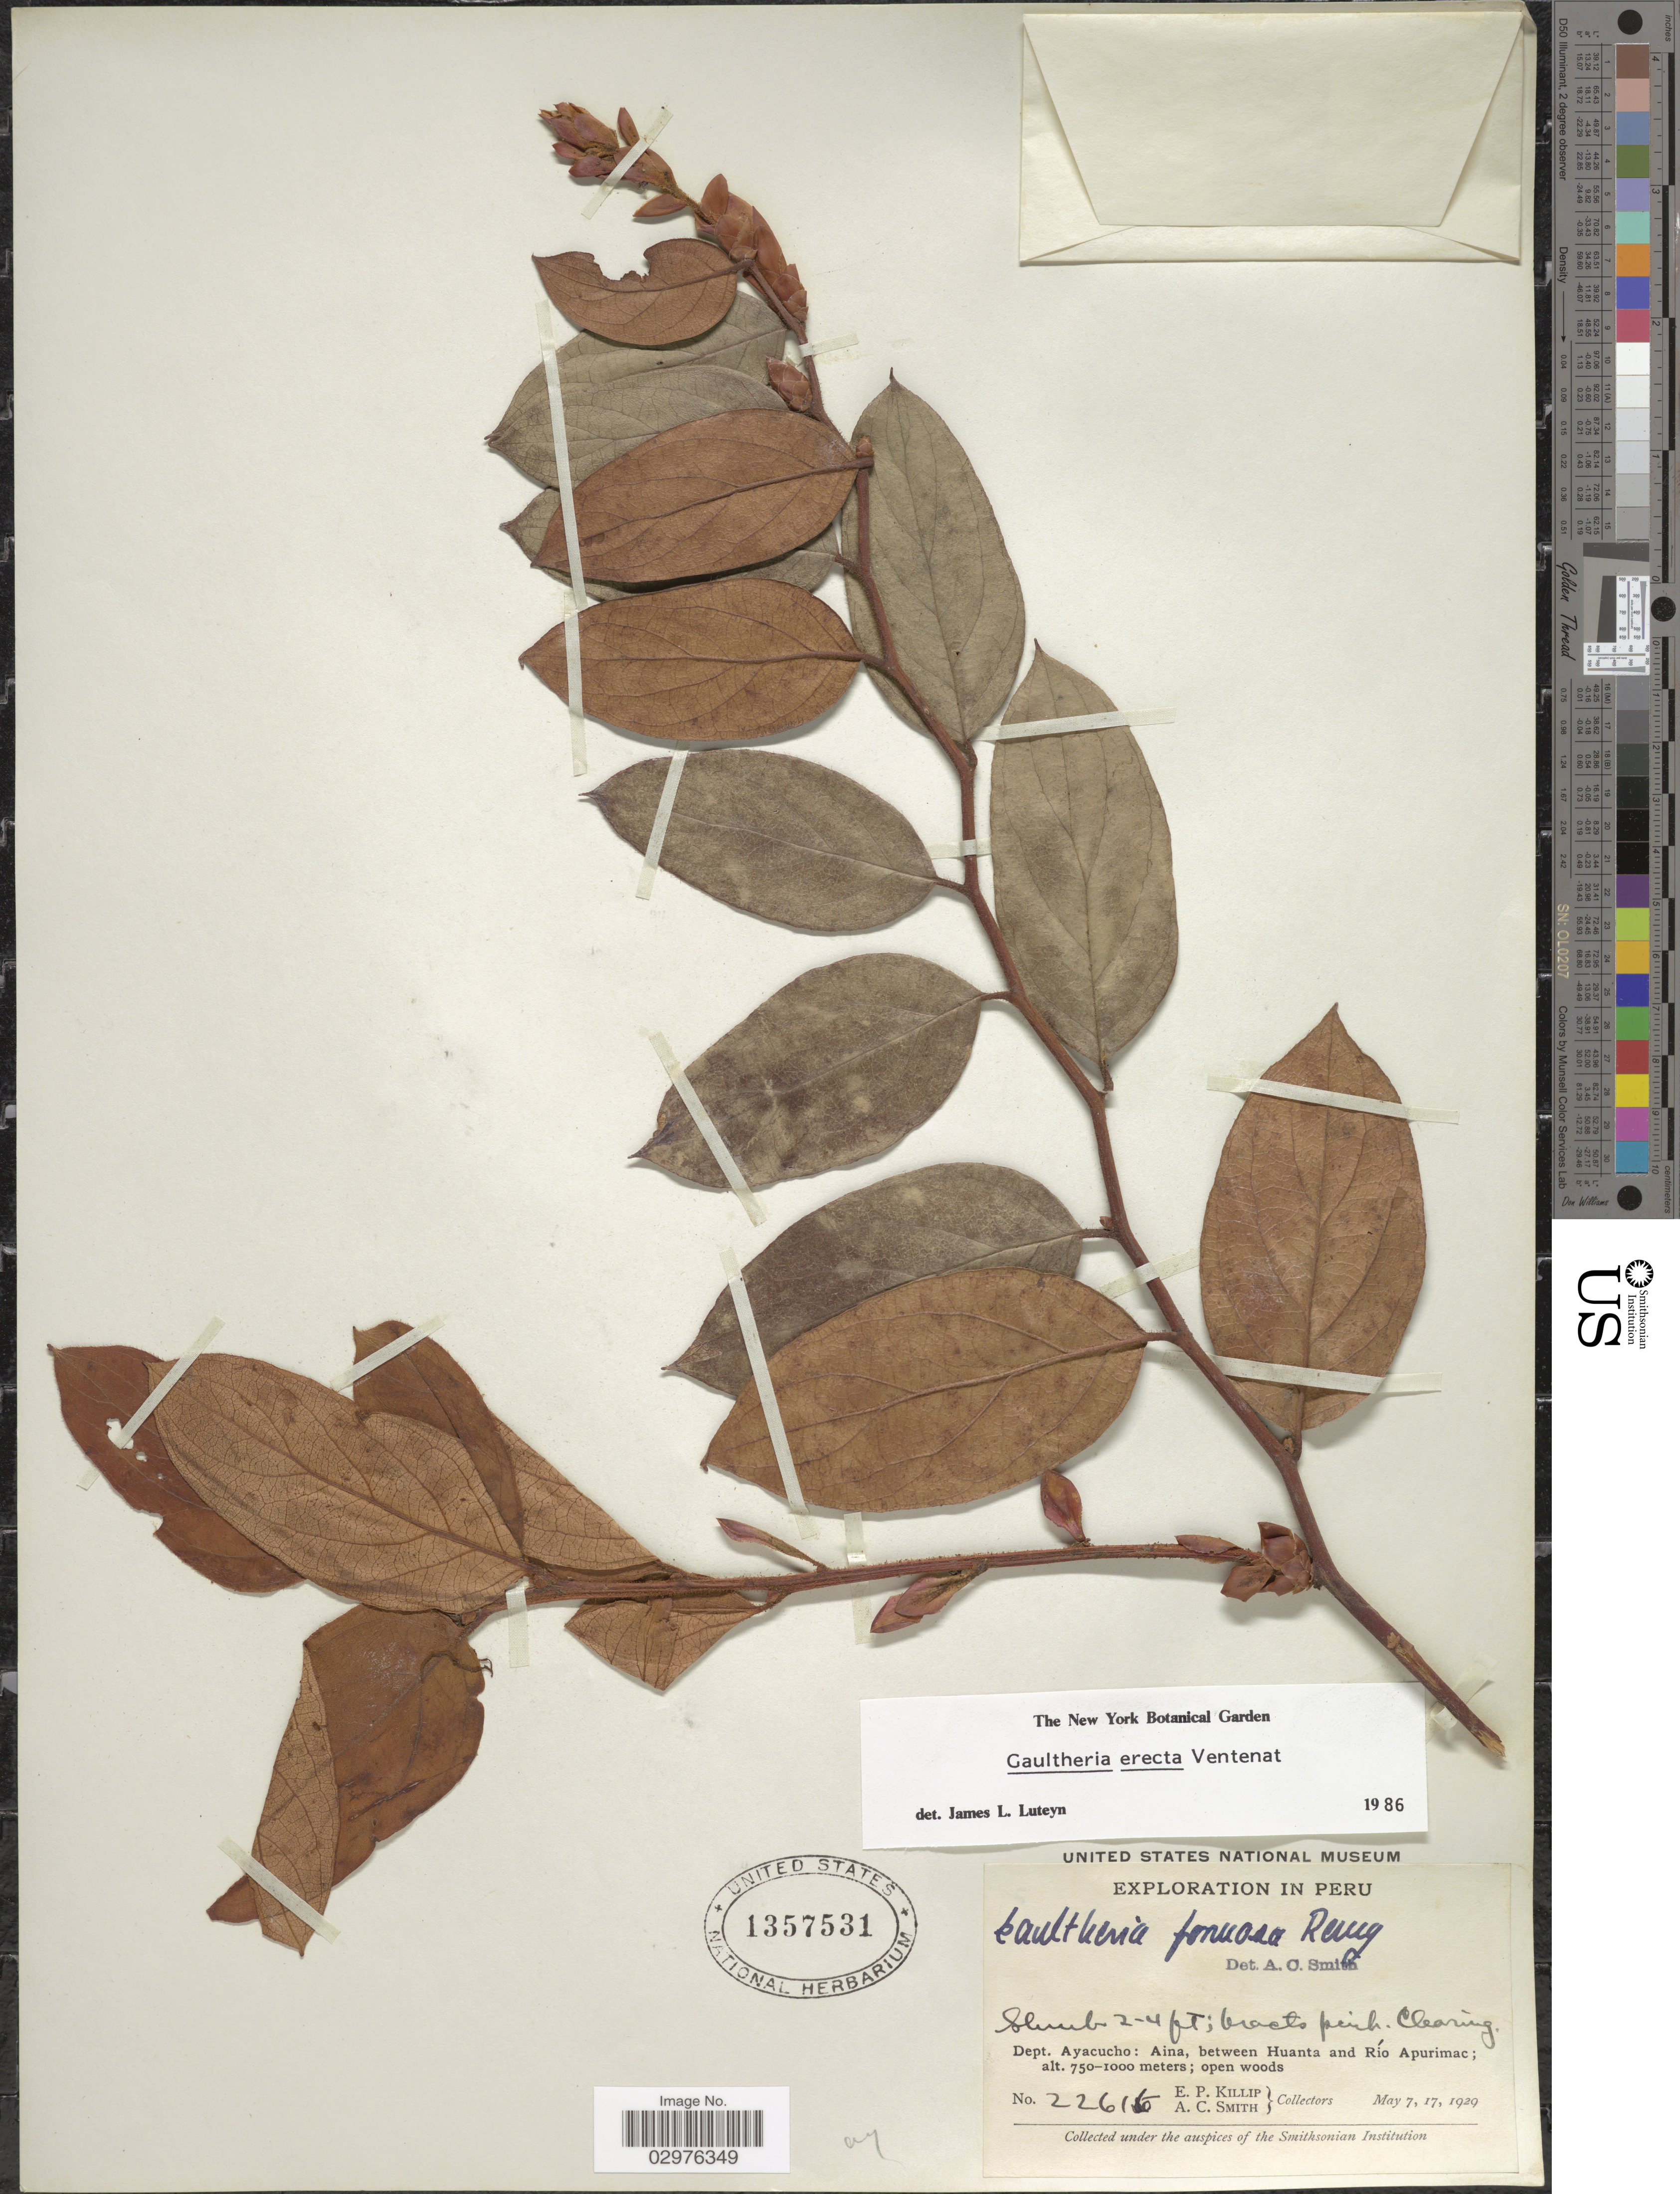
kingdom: Plantae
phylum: Tracheophyta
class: Magnoliopsida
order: Ericales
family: Ericaceae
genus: Gaultheria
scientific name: Gaultheria erecta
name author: Vent.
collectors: E. P. Killip & A. C. Smith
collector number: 22616*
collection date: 1929-05-07/1929-05-17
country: Peru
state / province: Ayacucho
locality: Dept. Ayacucho: Aina, between Huanta and Río Apurimac.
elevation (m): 750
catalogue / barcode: US 1357531